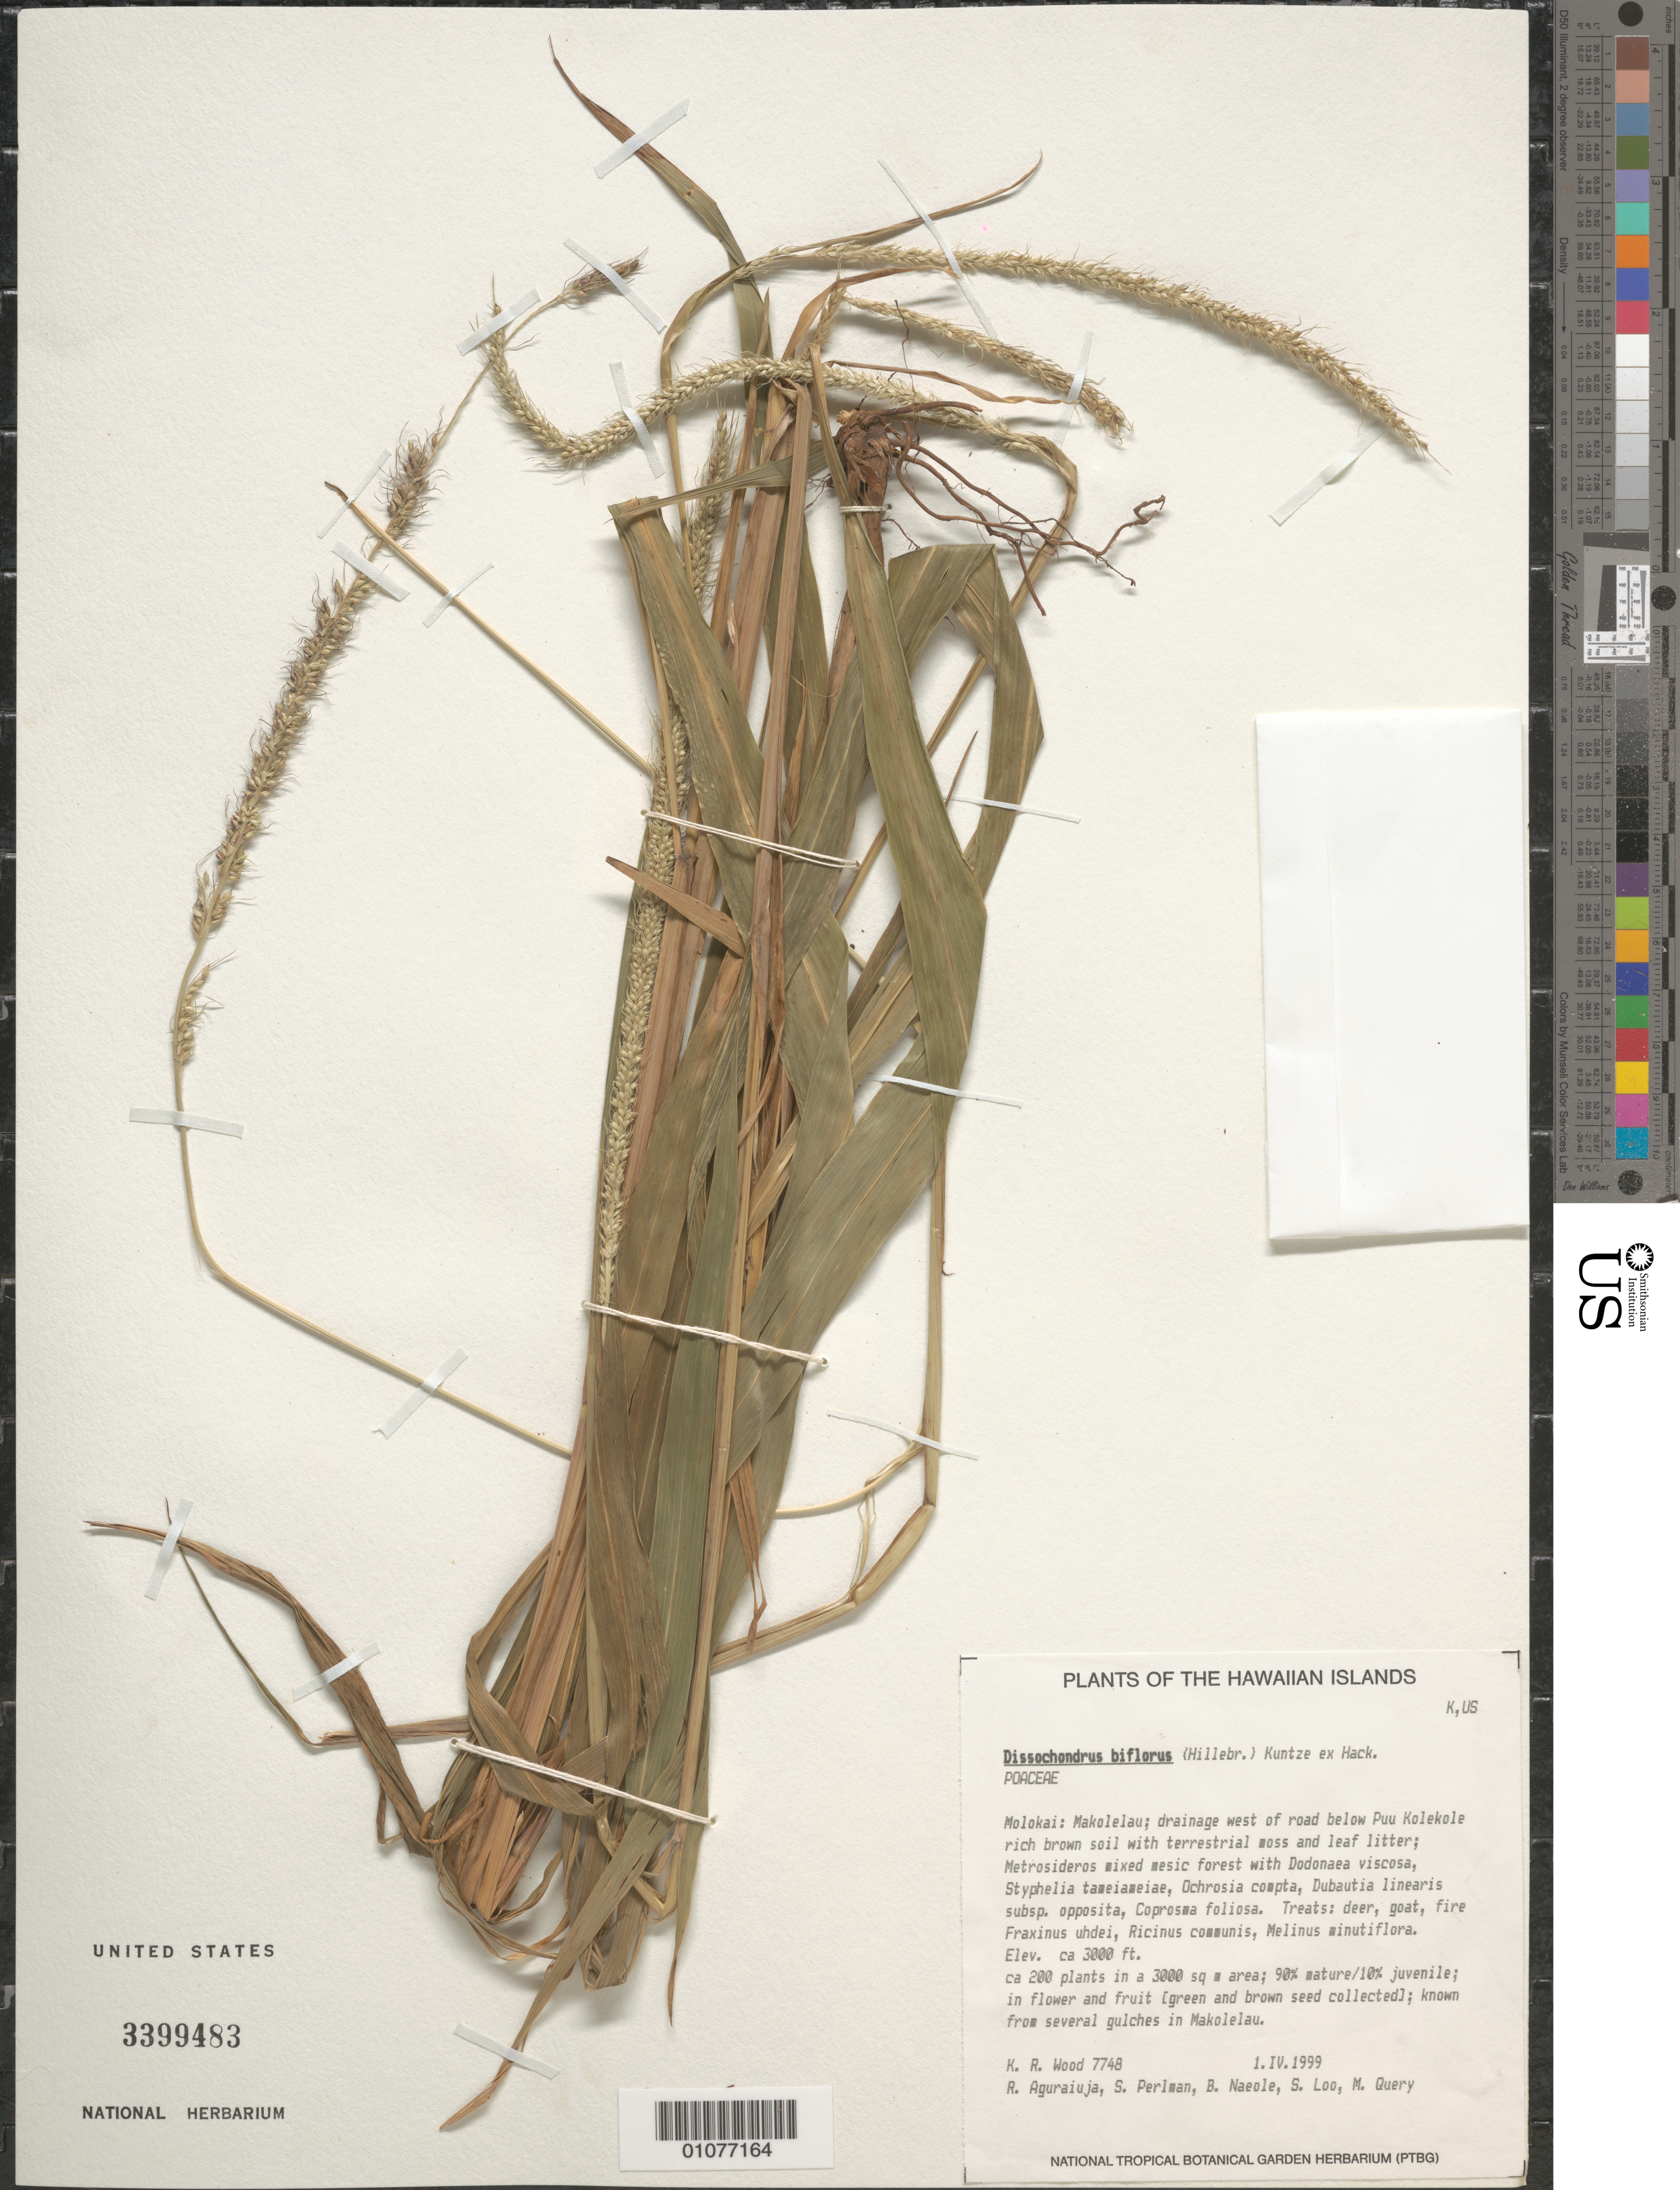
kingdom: Plantae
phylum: Tracheophyta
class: Liliopsida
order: Poales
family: Poaceae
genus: Dissochondrus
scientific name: Dissochondrus biflorus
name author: Kuntze ex Hack.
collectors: K. R. Wood, R. Aguraiuja, S. P. Perlman, B. Naeole, S. Loo & M. Query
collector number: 7748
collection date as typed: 1 Apr 1999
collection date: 1999-04-01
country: United States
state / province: Hawaii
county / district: Maui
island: Moloka'i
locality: Makolelau; drainage west of road below Puu Kolekole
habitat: Rich brown soil with terrestrial moss and leaf litter; Metrosideros mixed mesic forest. Threats: deer, goat, fire, Fraxinus uhdei, Ricinus communis, Melinus minutiflora.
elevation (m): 914.4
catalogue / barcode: US 3399483